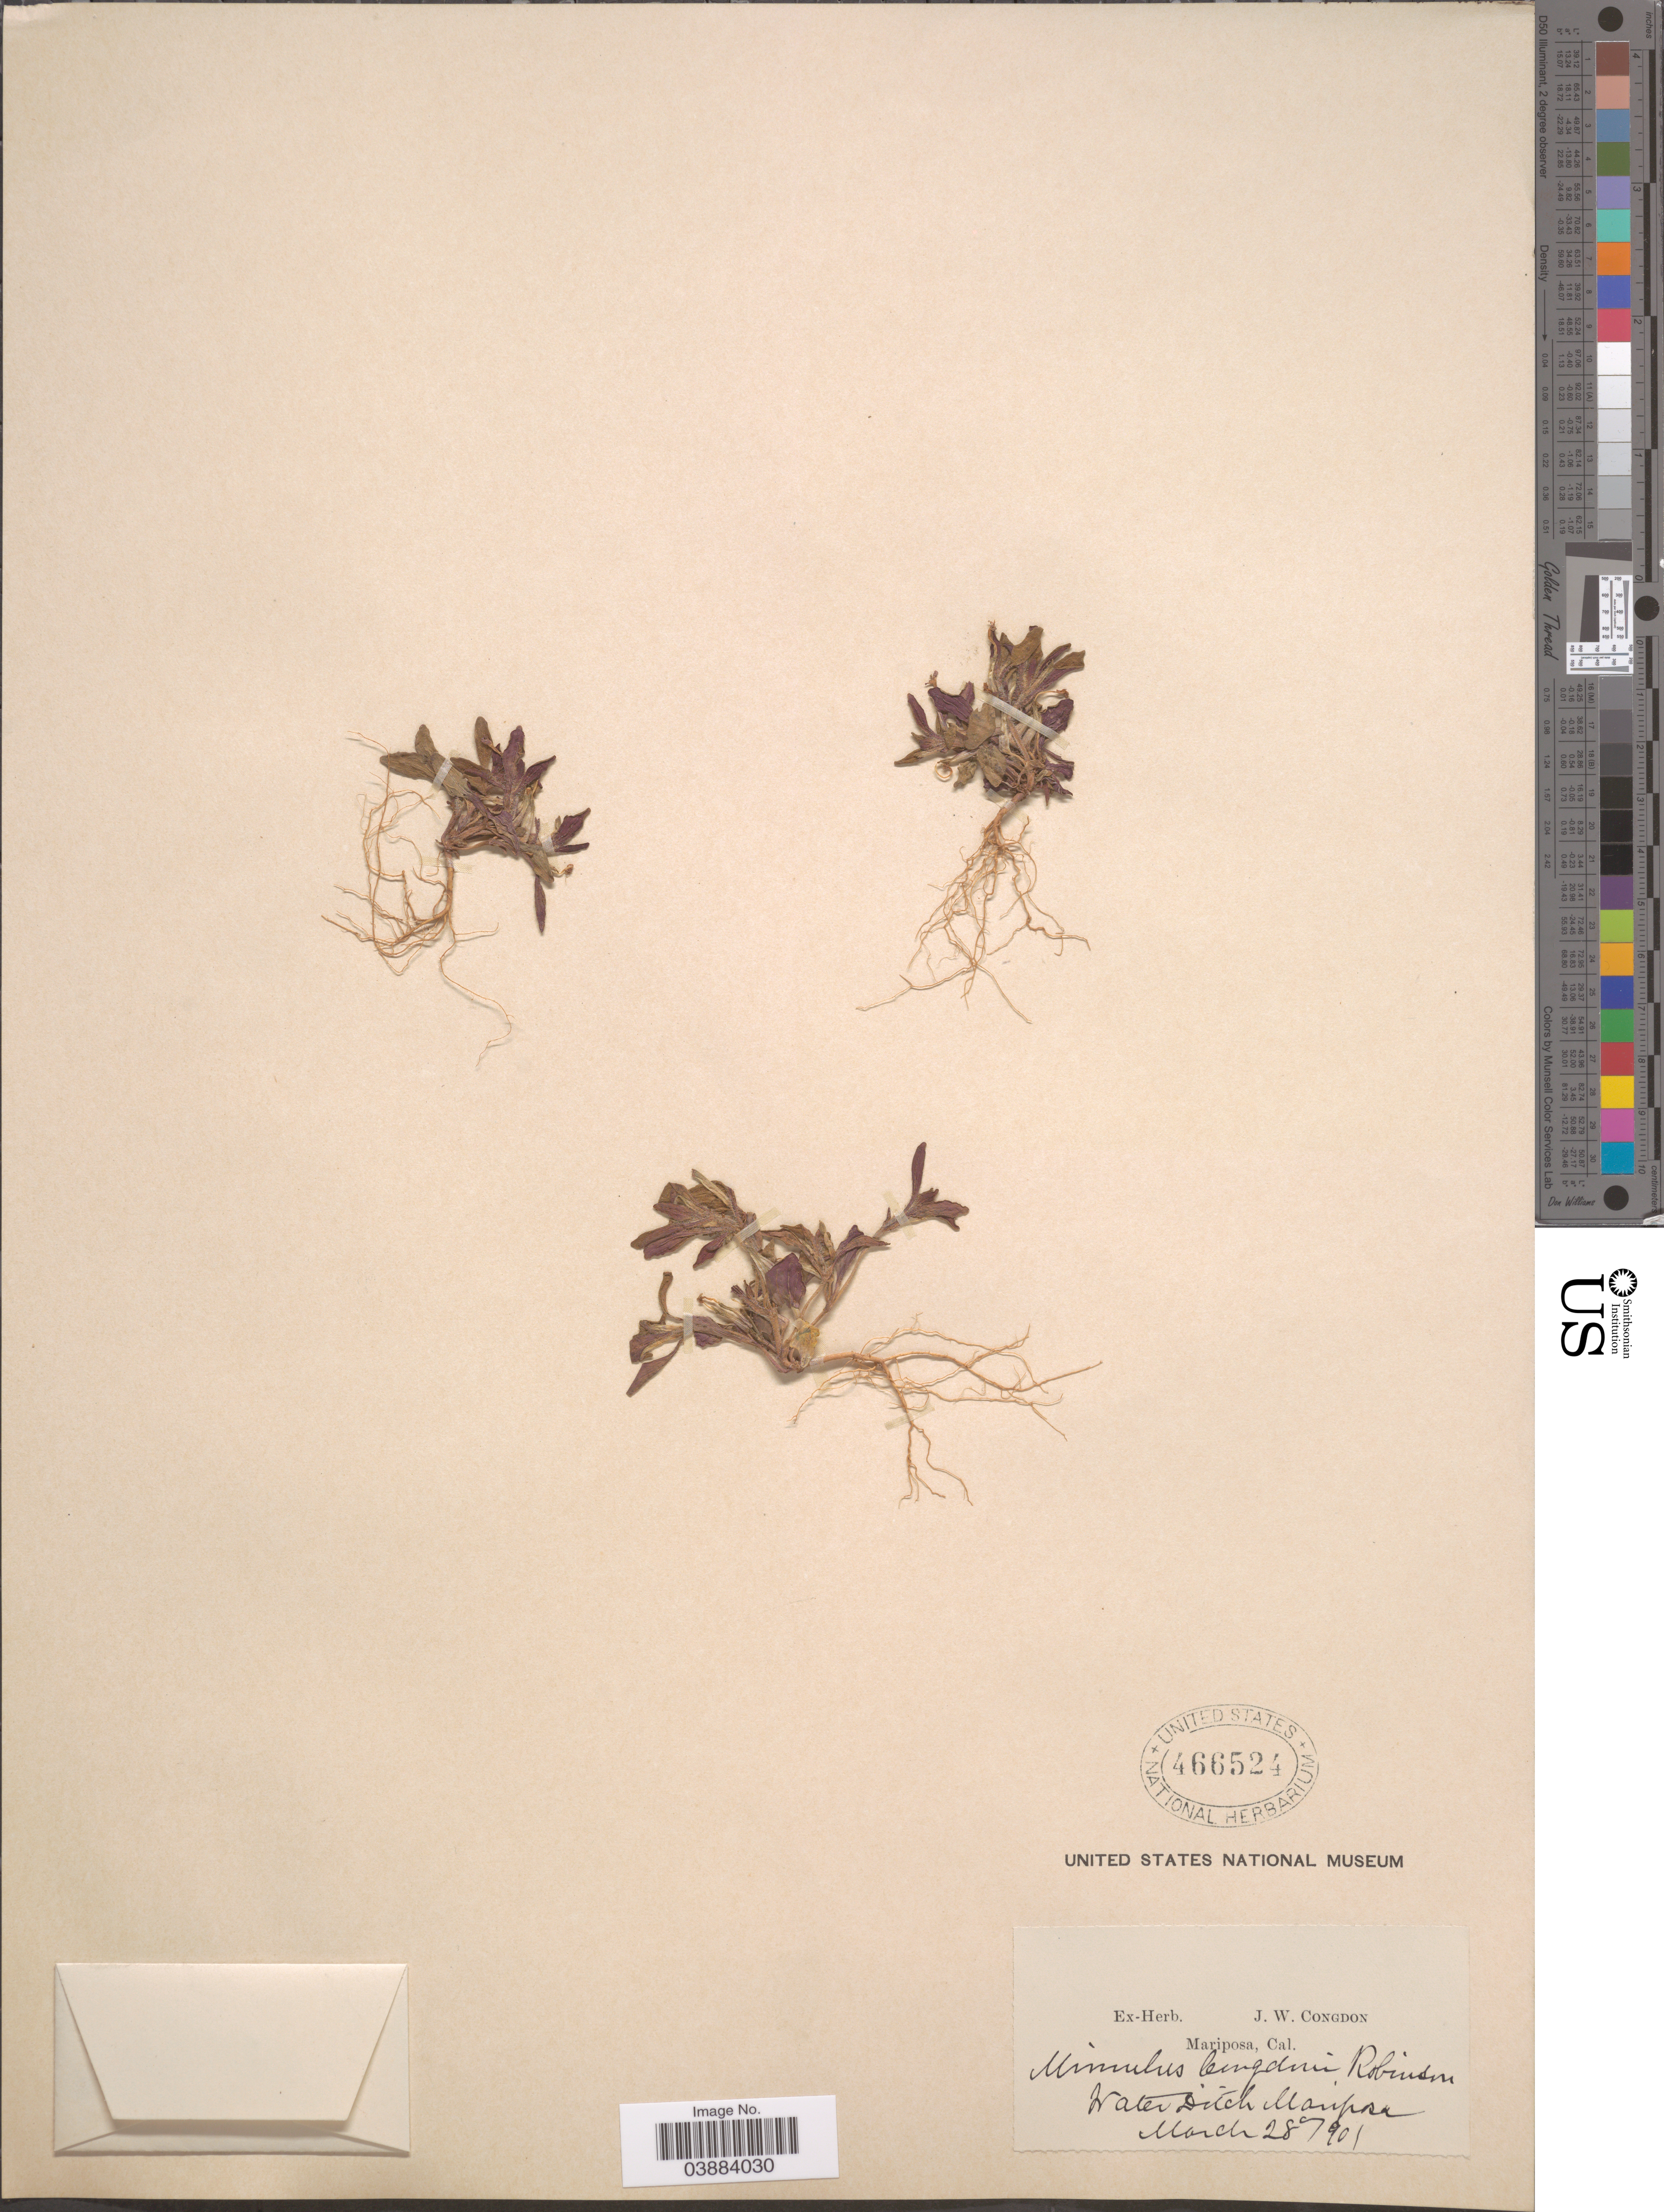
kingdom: Plantae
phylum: Tracheophyta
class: Magnoliopsida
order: Lamiales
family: Phrymaceae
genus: Eunanus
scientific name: Eunanus congdonii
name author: Greene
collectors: ex herb. J. W. Congdon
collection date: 1901-03-28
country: United States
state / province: California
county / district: Mariposa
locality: Water Ditch Mariposa.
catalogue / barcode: US 466524